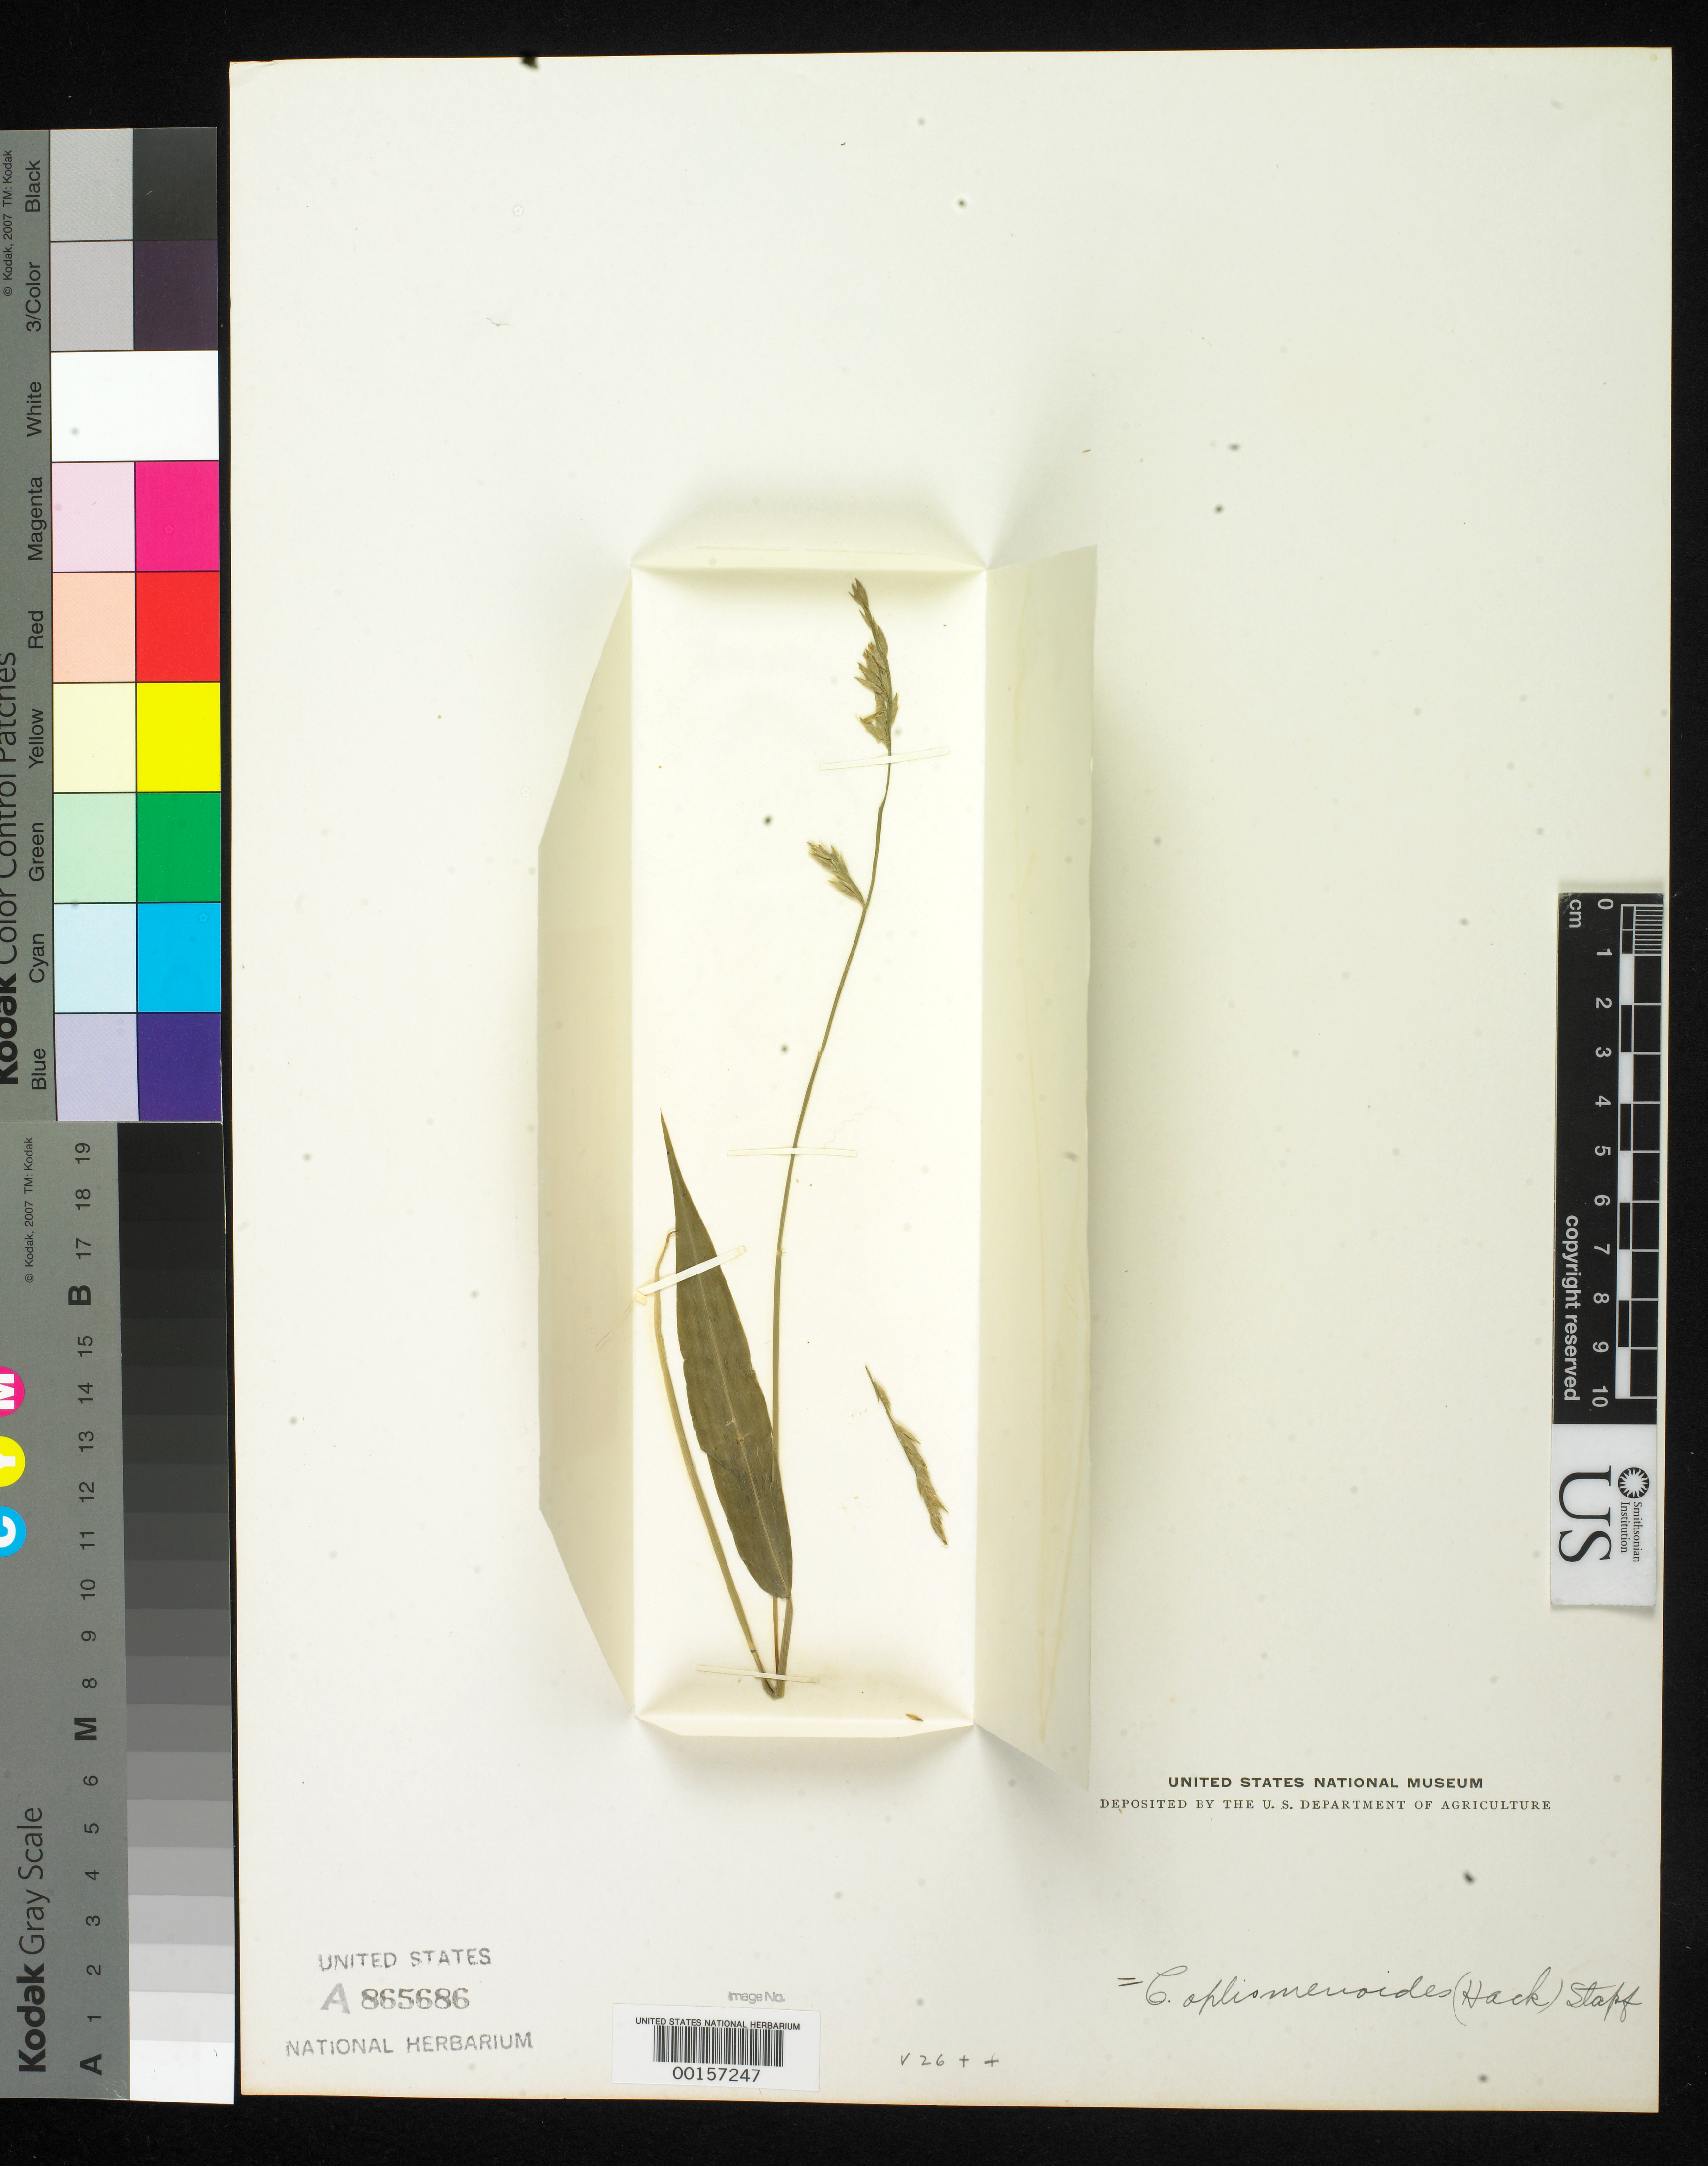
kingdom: Plantae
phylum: Tracheophyta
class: Liliopsida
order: Poales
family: Poaceae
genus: Chloachne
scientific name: Chloachne secunda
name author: Stapf in Hook.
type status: Type Fragment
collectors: G. Mann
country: Cameroon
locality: Cameroon Peak.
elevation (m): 900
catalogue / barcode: US 865686A